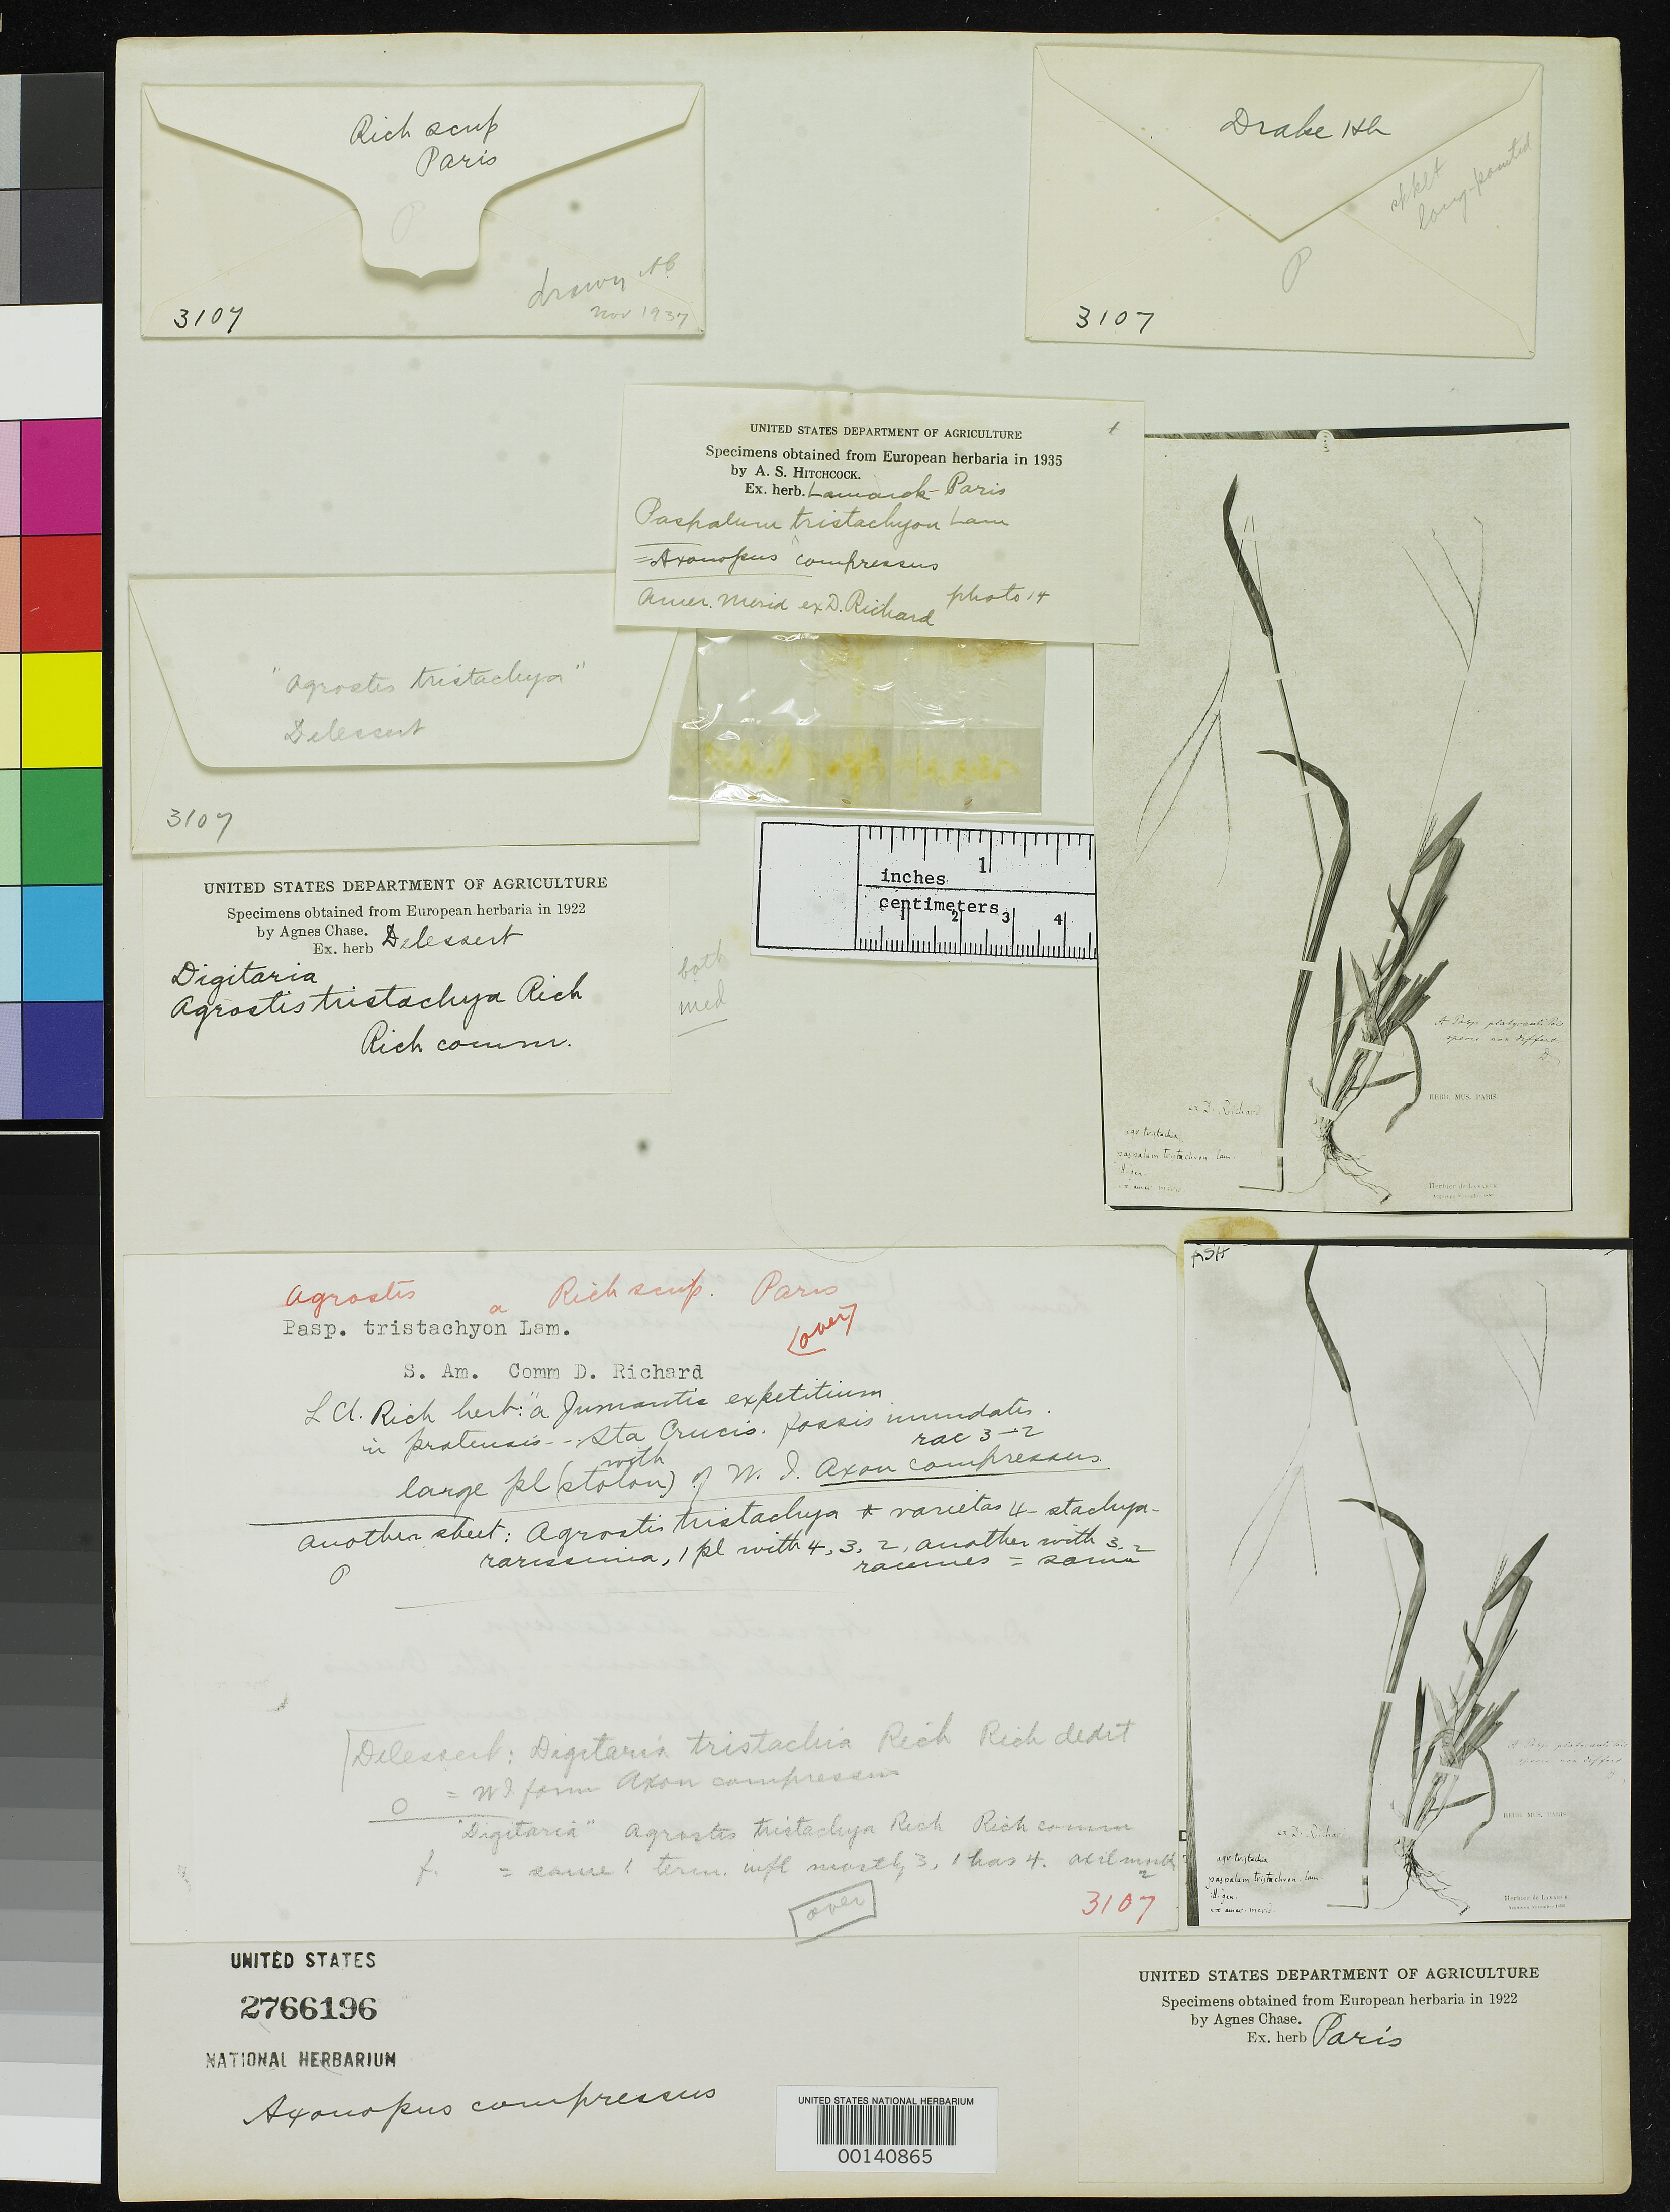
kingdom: Plantae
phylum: Tracheophyta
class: Liliopsida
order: Poales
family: Poaceae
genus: Paspalum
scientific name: Paspalum tristachyon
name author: Lam.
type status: Type Fragment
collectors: L. C. M. Richard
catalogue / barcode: US 2766196